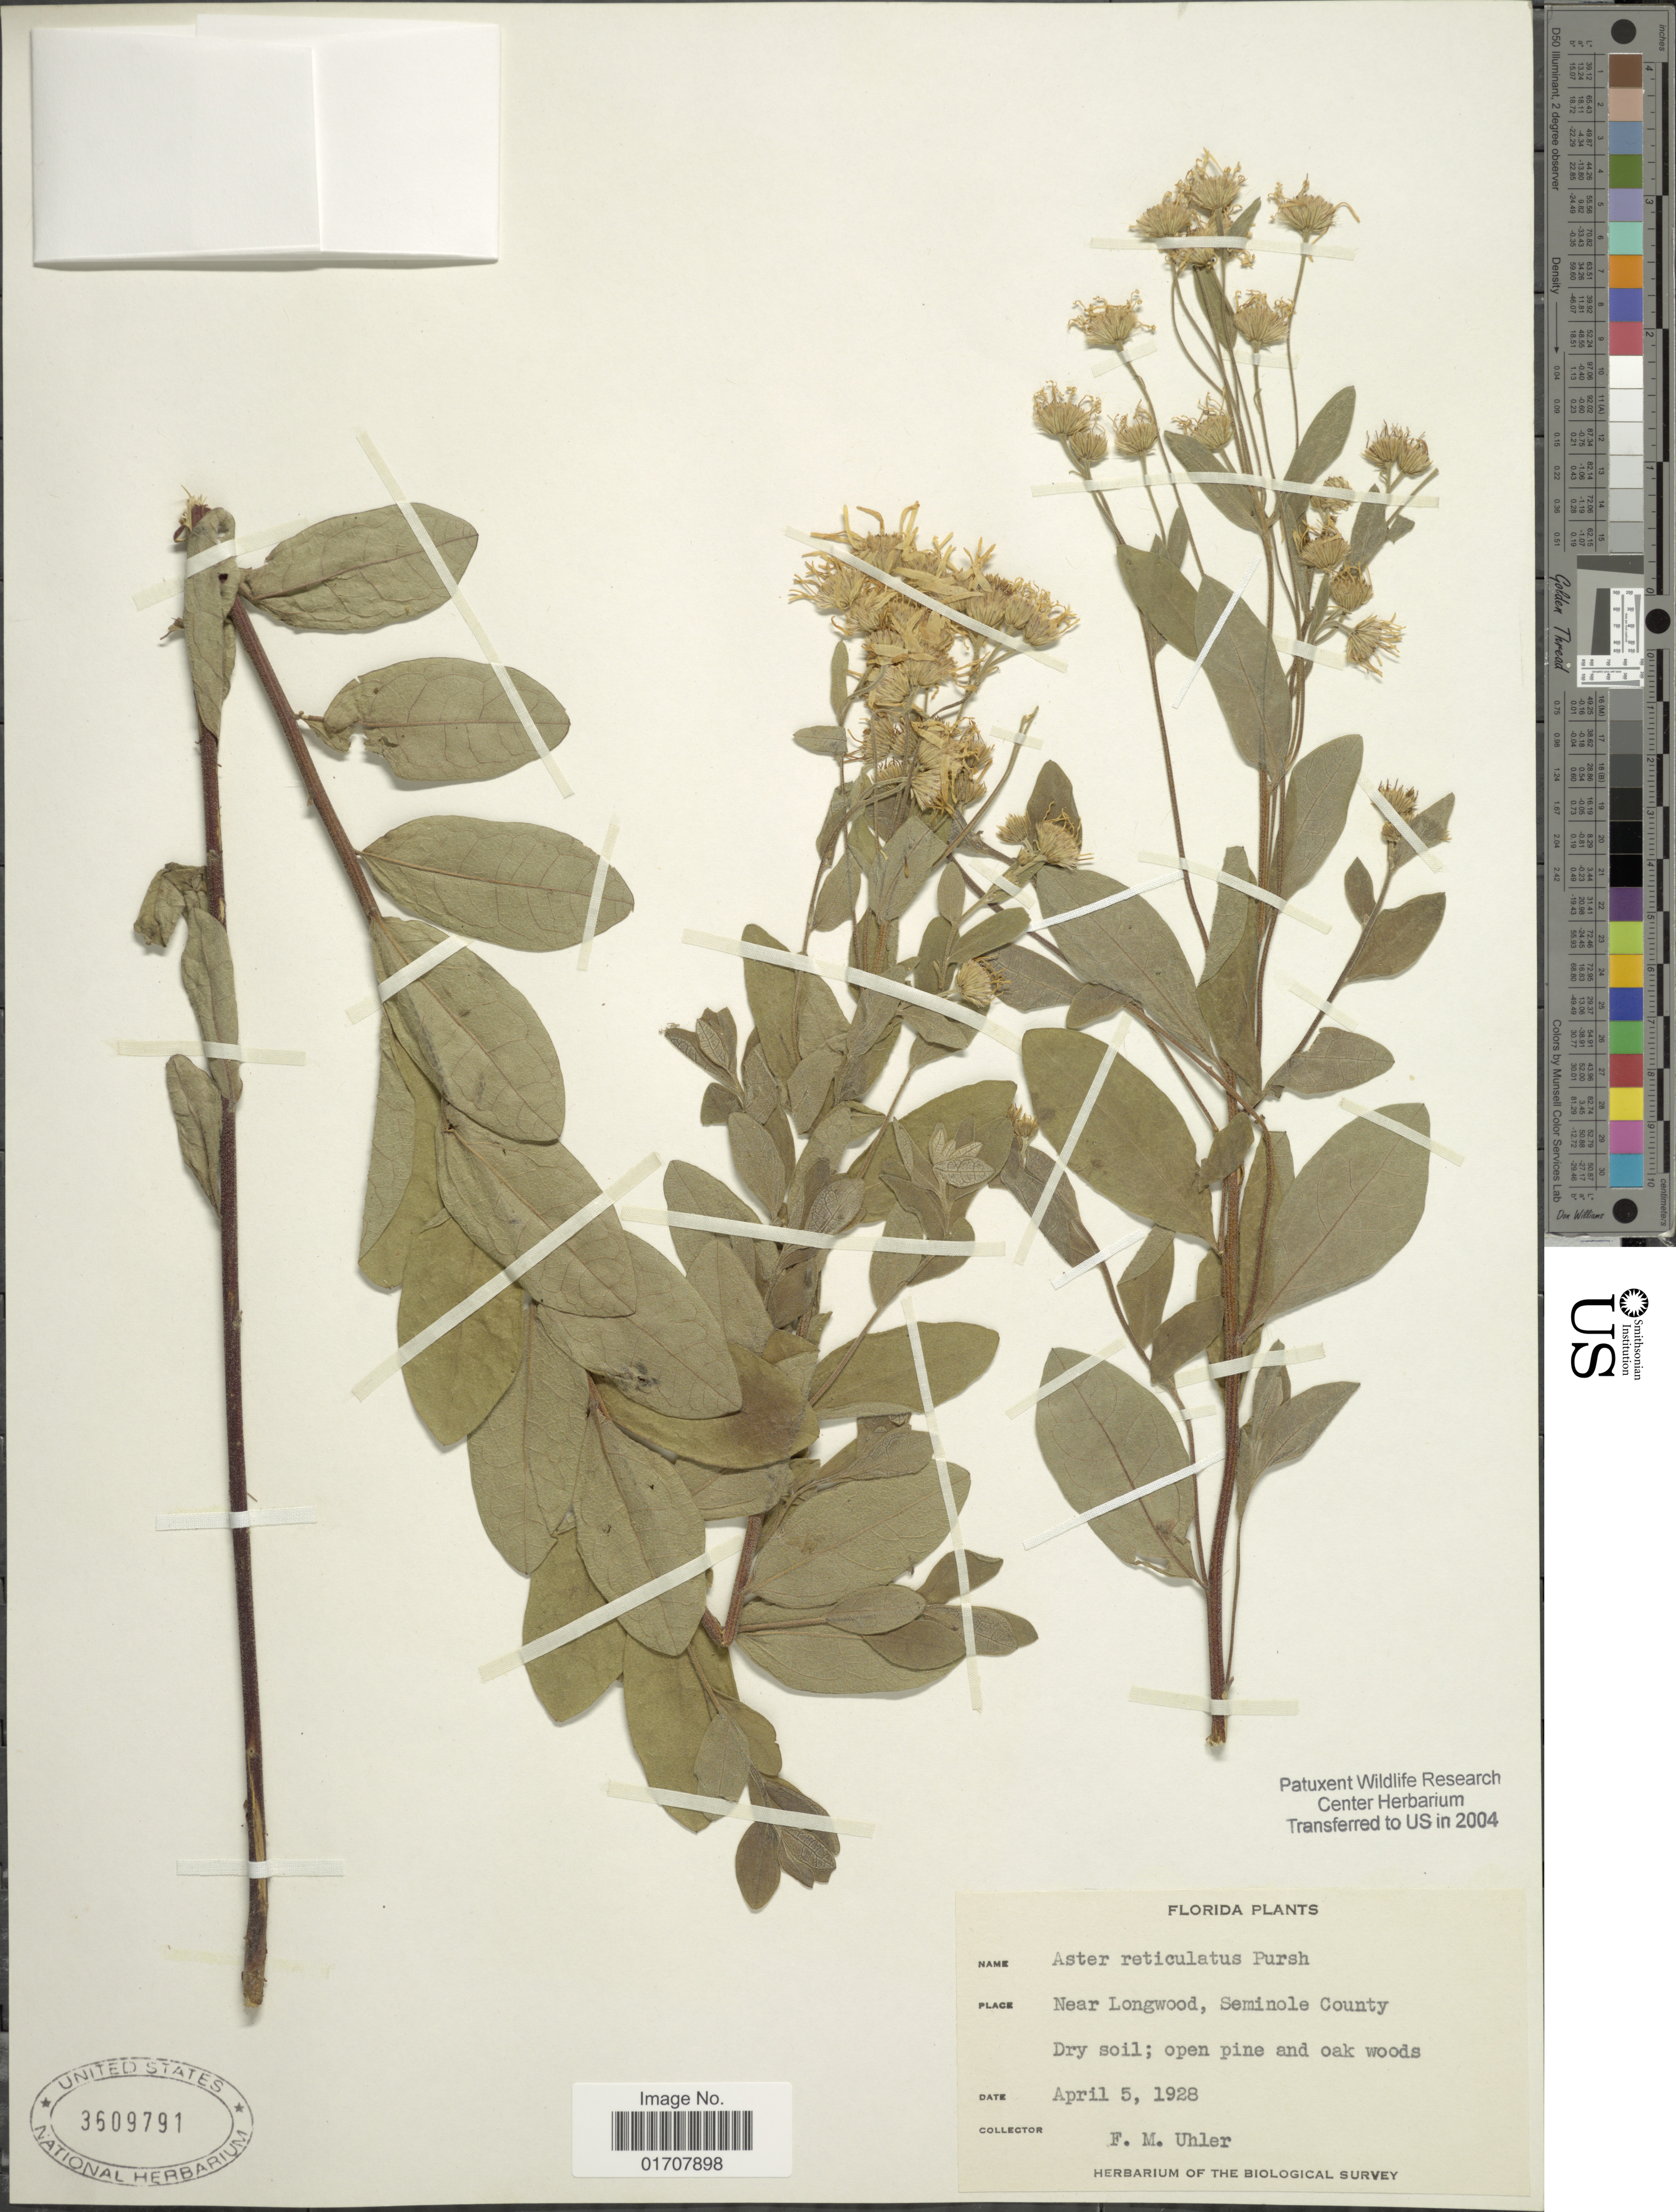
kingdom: Plantae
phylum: Tracheophyta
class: Magnoliopsida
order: Asterales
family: Asteraceae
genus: Oclemena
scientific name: Oclemena reticulata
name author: (Pursh) G.L. Nesom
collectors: F. M. Uhler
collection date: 1928-04-05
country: United States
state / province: Florida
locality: Near Longwood, Seminole County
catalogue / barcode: US 3509791